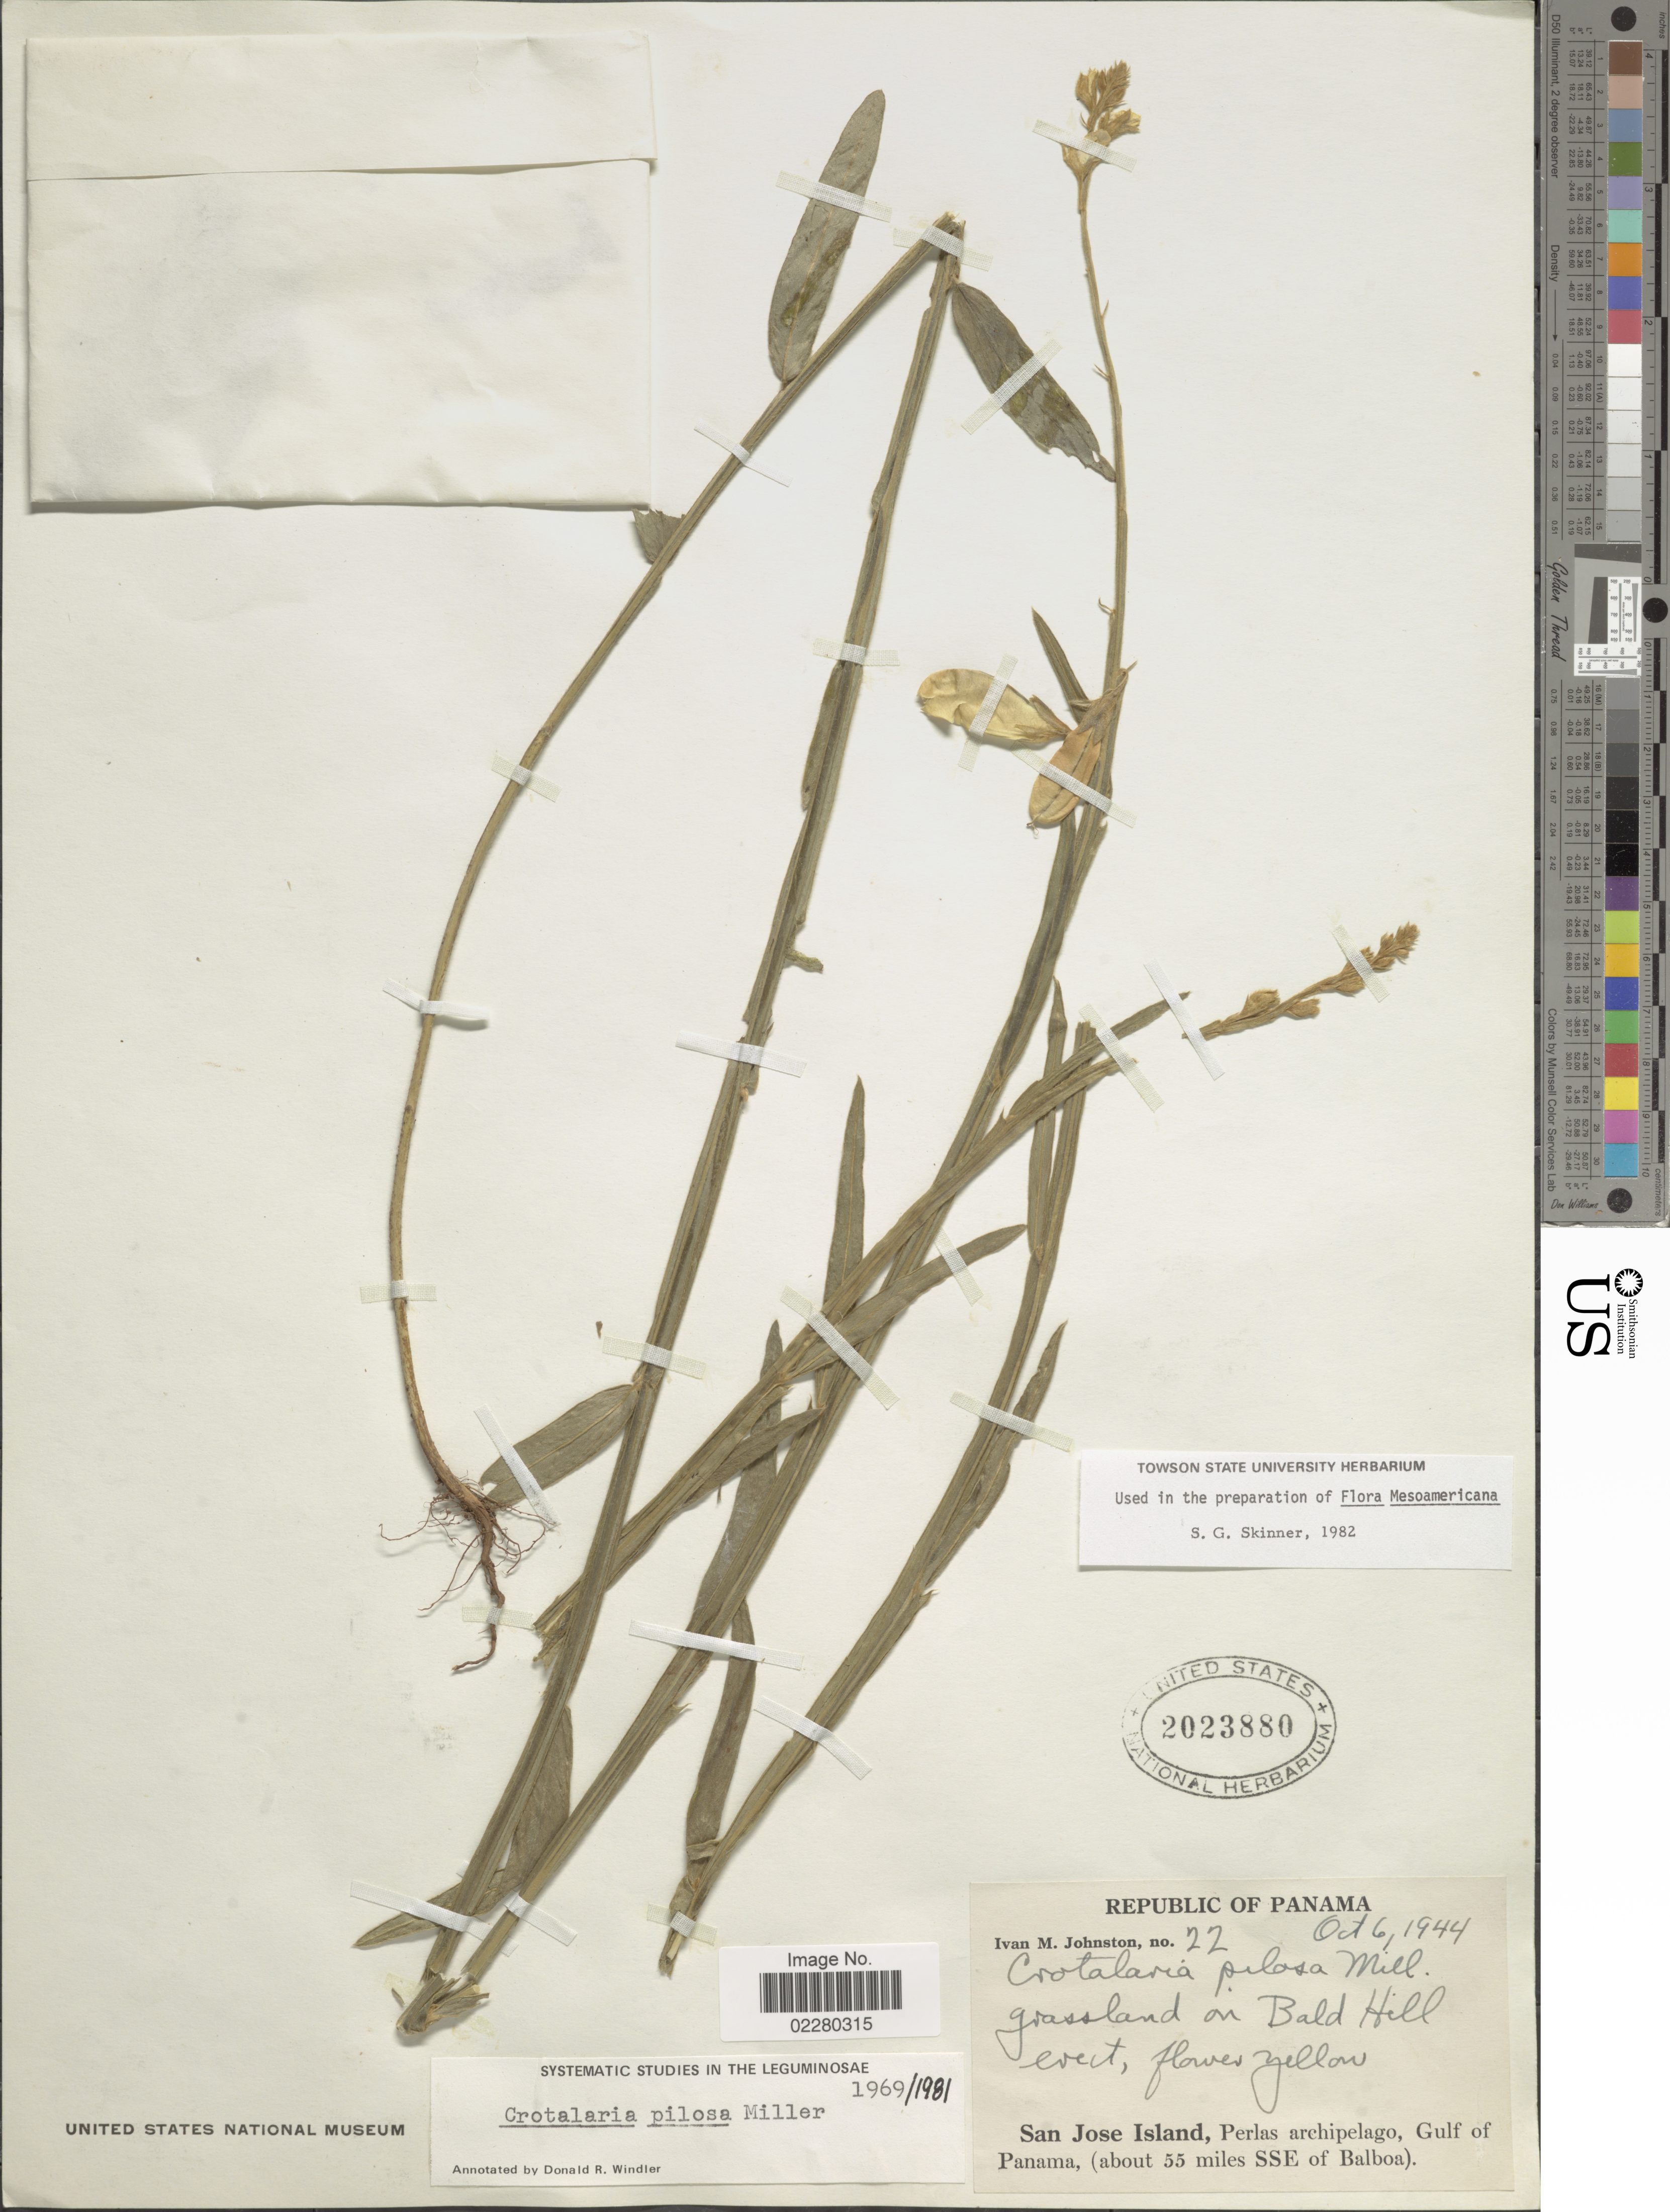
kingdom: Plantae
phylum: Tracheophyta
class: Magnoliopsida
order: Fabales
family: Fabaceae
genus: Crotalaria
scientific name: Crotalaria pilosa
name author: Mill.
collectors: I.M. Johnston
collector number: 22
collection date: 1944-10-06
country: Panama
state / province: Panamá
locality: Grassland on Bald Hill erect. San Jose Island, Perlas archipelago, Gulf of Panama, (about 55 miles SSE of Balboa)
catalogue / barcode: US 2023880